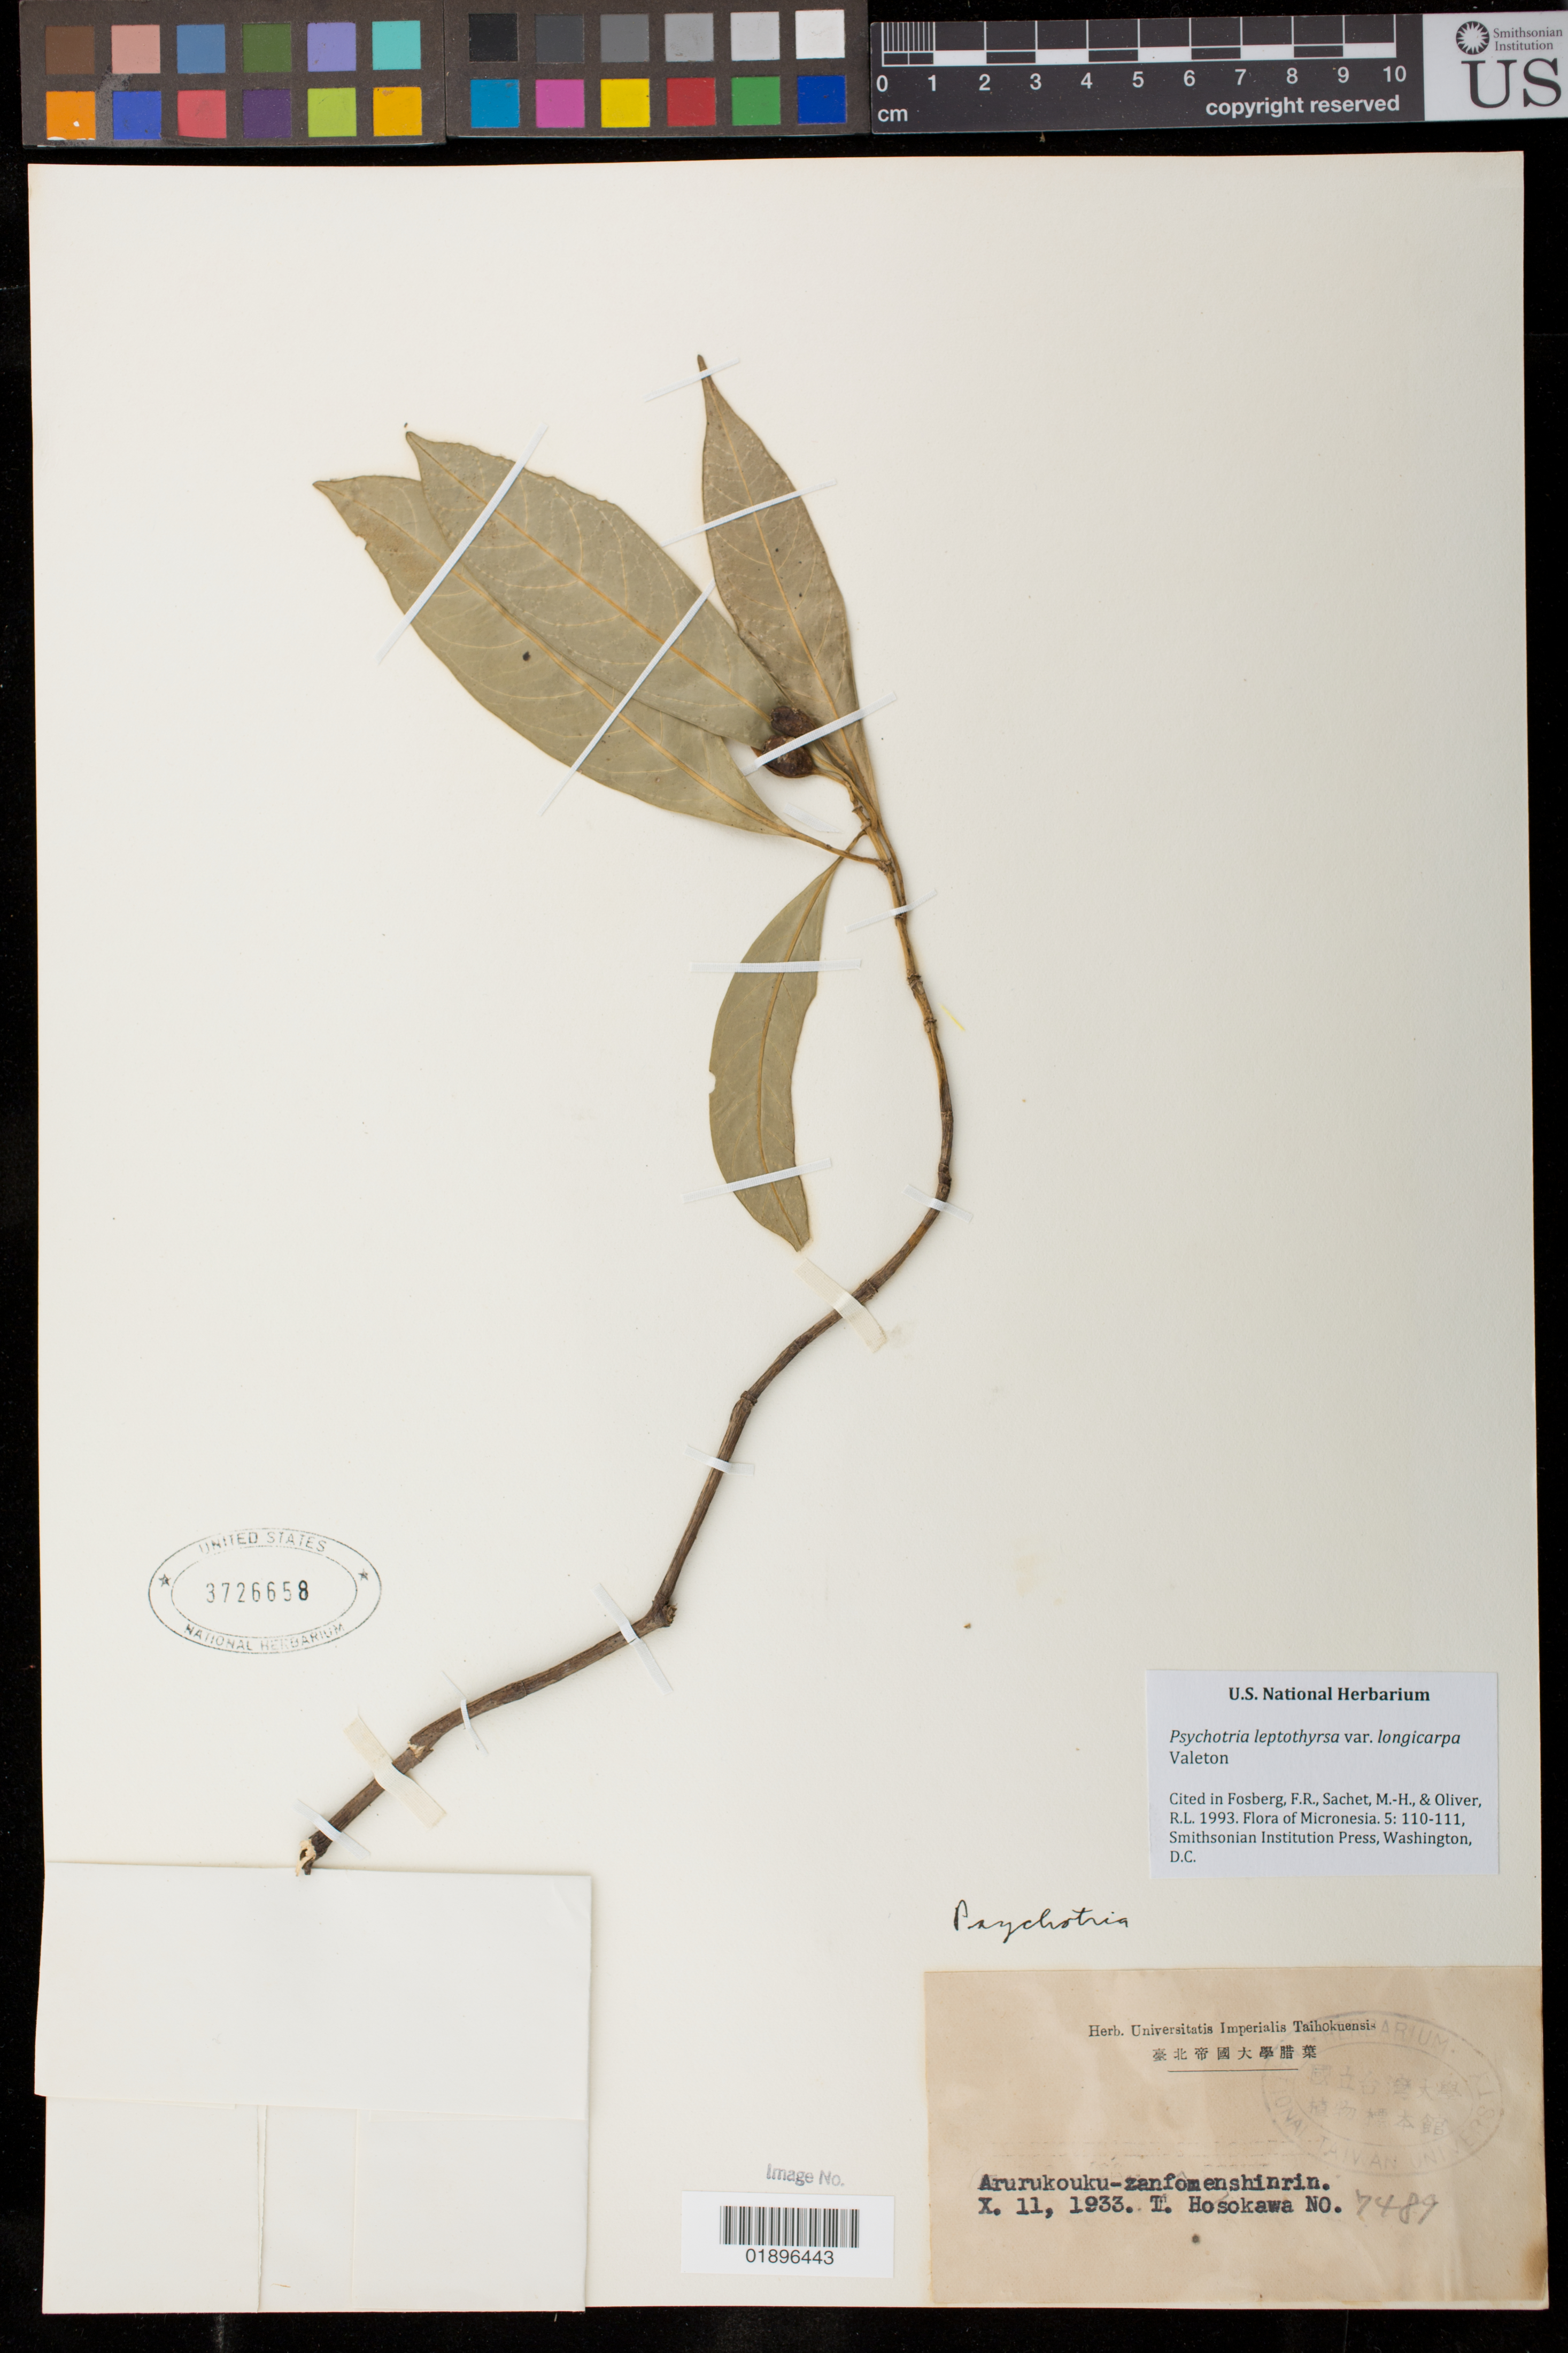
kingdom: Plantae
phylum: Tracheophyta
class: Magnoliopsida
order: Gentianales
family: Rubiaceae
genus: Psychotria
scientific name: Psychotria leptothyrsa var. longicarpa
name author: Valeton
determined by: Fosberg, F. R.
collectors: T. Hosokawa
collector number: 7489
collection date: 1933-10-11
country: Palau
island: Babeldaob [Babelthuap]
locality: Arurukouku-Zanfomenshirriu (Mt.)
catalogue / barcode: US 3726658